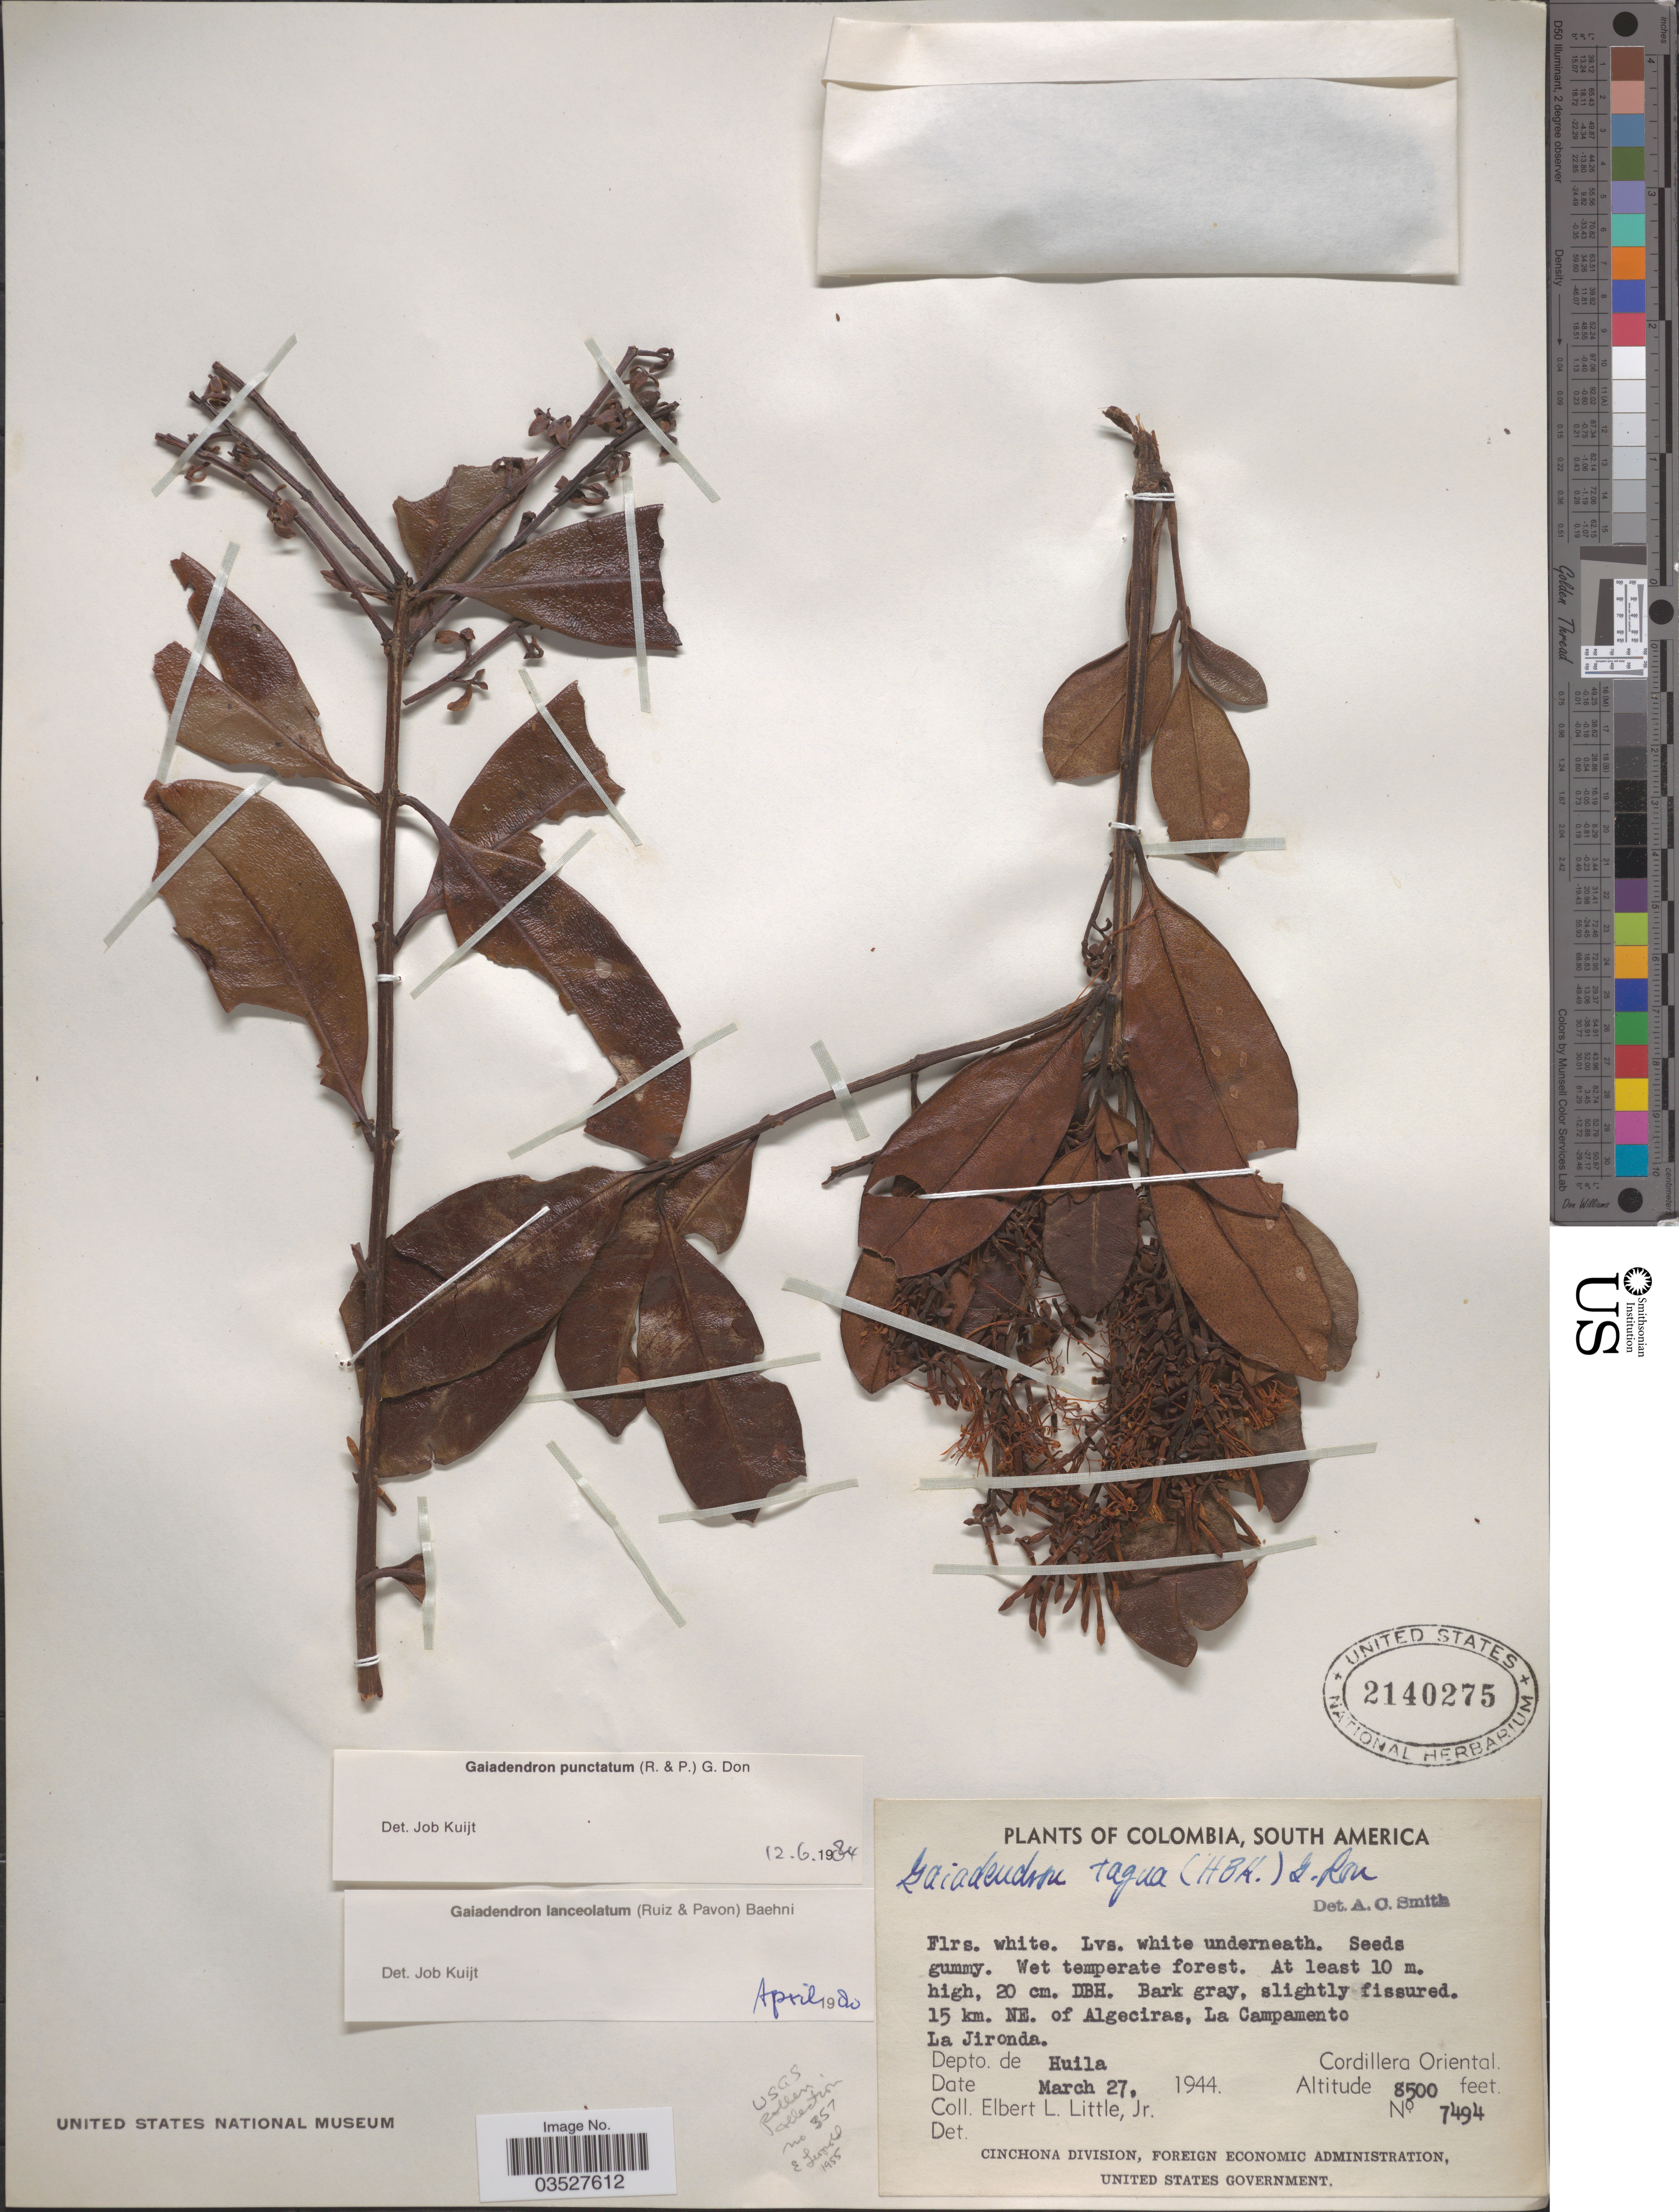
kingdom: Plantae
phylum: Tracheophyta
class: Magnoliopsida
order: Santalales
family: Loranthaceae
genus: Gaiadendron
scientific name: Gaiadendron punctatum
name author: (Ruiz & Pav.) G. Don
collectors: E. L. Little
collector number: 7494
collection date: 1944-03-27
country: Colombia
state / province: Huila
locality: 15 km. NE. of Algeciras, La Campamento La Jironda. Depto. de Huila. Cordillera Oriental.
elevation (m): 2591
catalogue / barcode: US 2140275